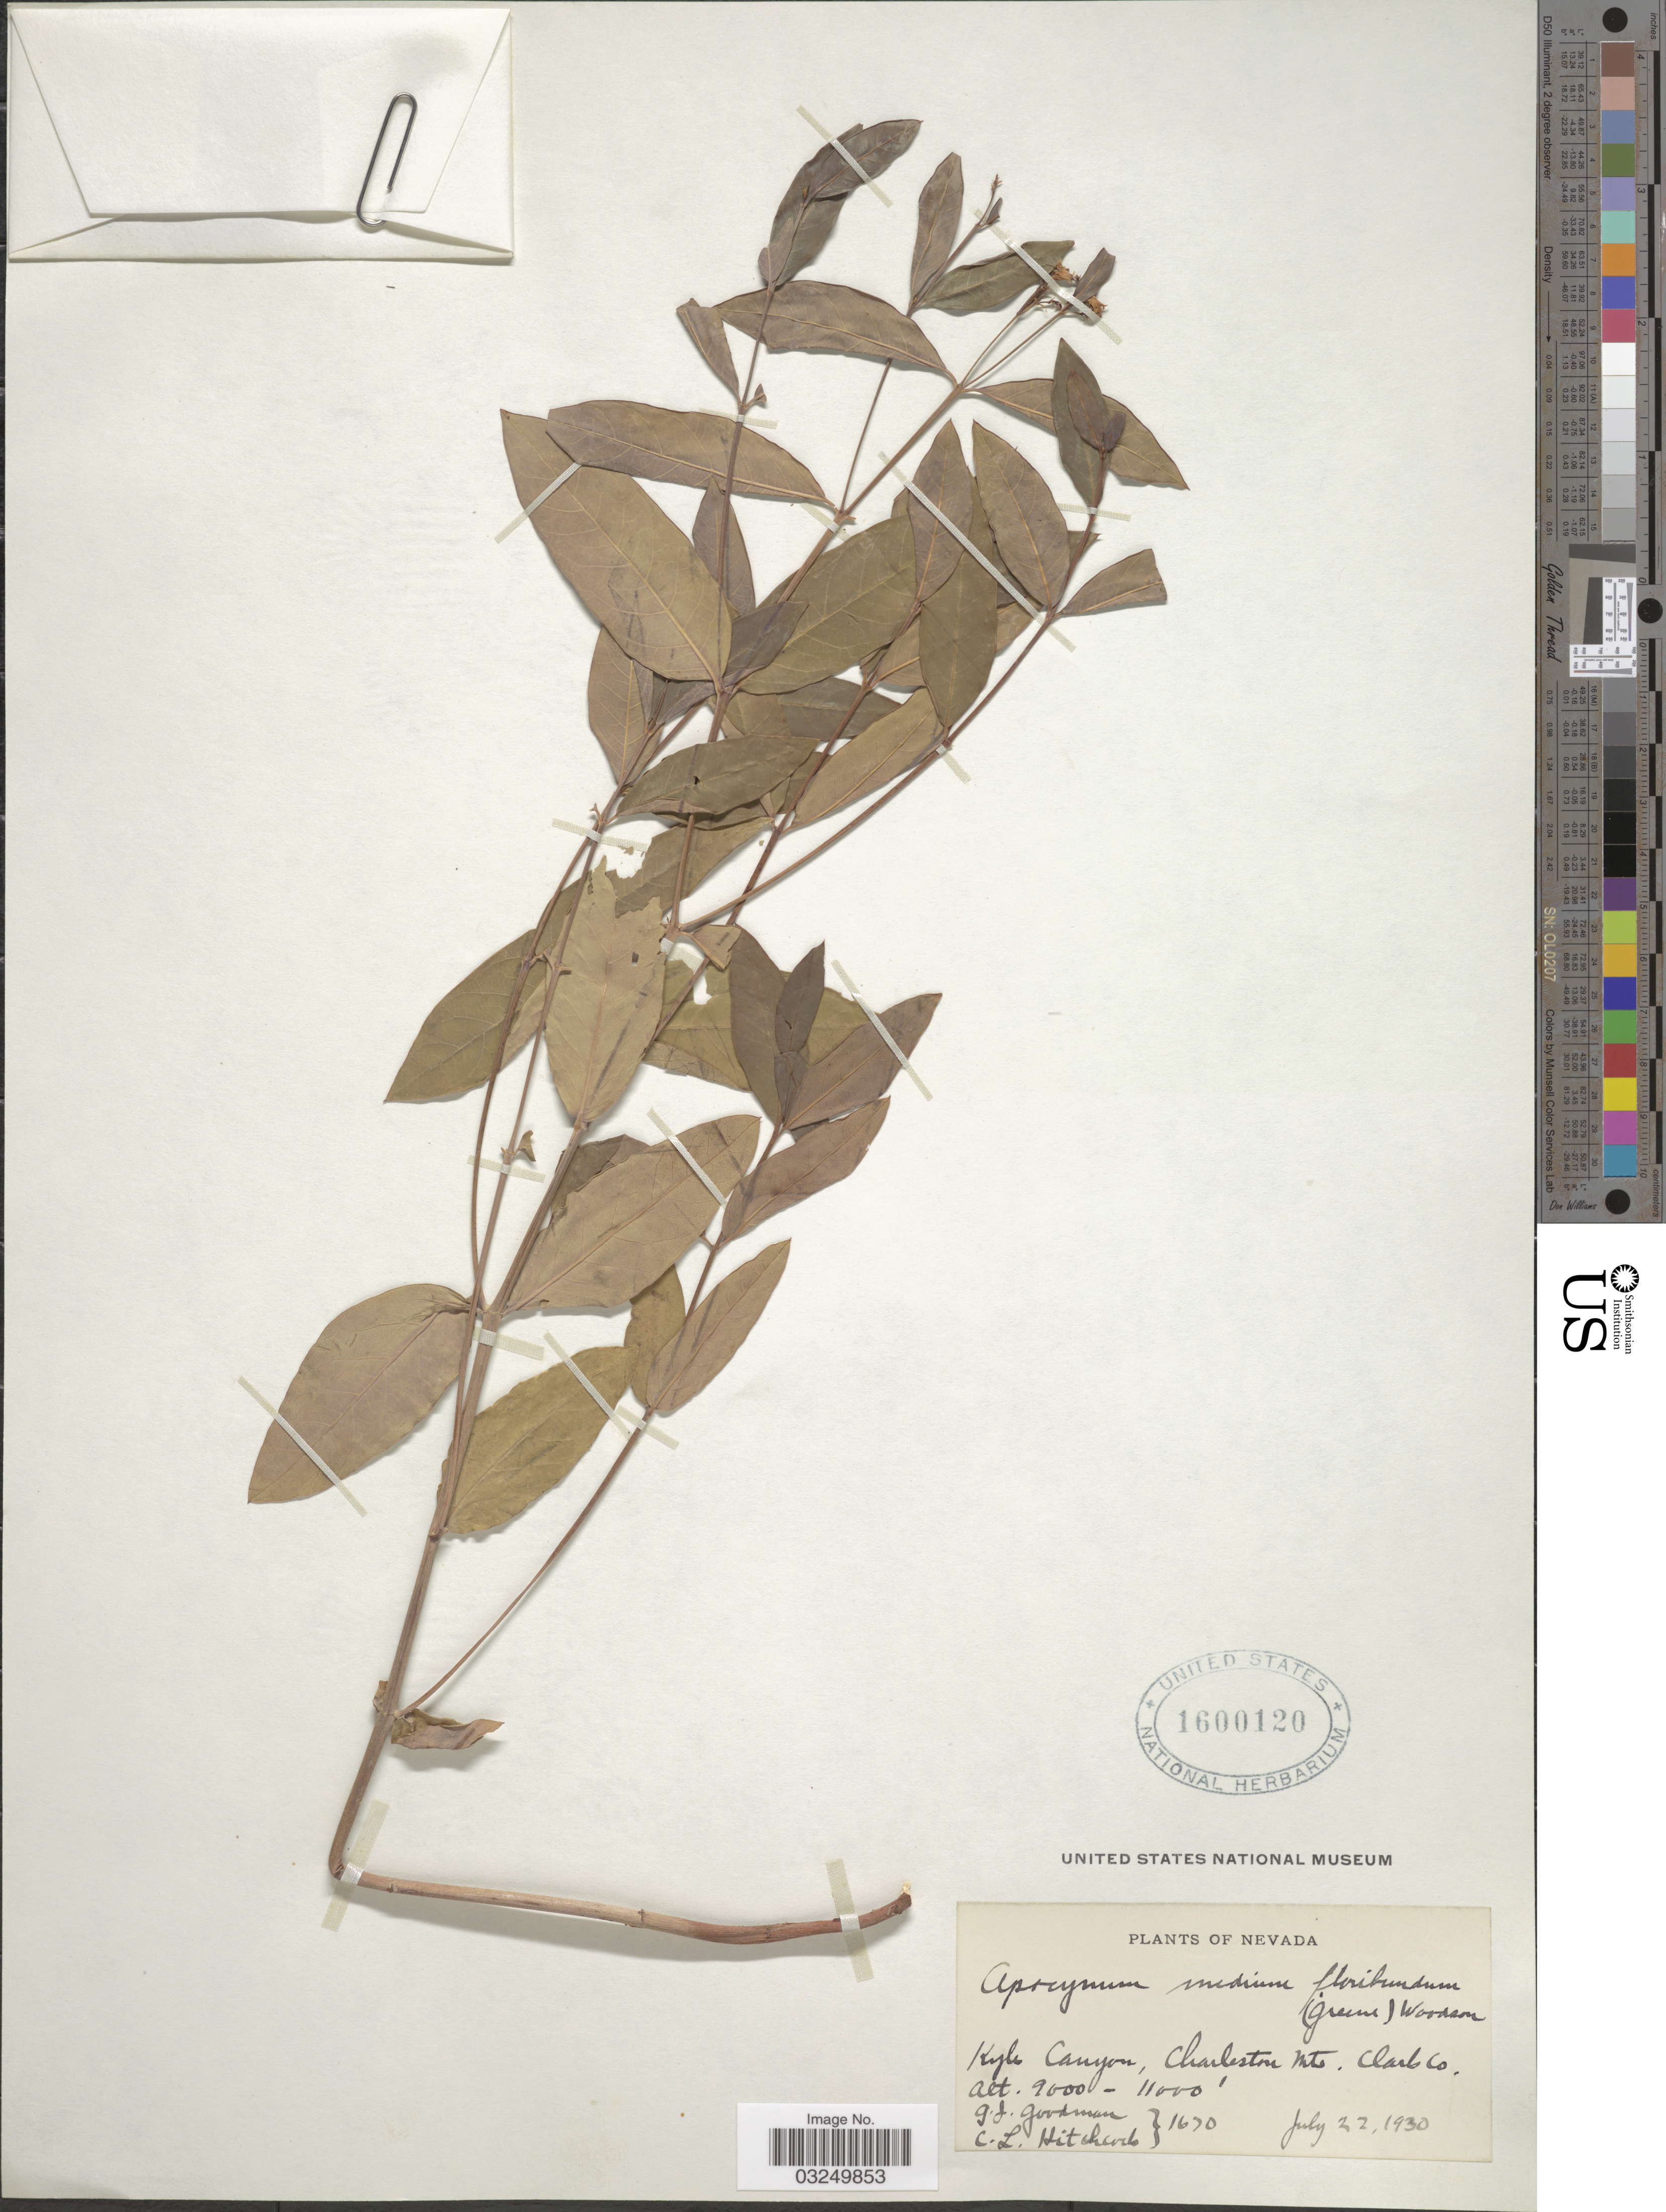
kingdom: Plantae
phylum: Tracheophyta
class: Magnoliopsida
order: Gentianales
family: Apocynaceae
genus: Apocynum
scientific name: Apocynum floribundum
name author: S.W. Greene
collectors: G. J. Goodman & C. L. Hitchcock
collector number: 1670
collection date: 1930-07-22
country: United States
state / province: Nevada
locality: Kyle Canyon, Charleston Mts. Clark Co.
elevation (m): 2743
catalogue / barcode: US 1600120